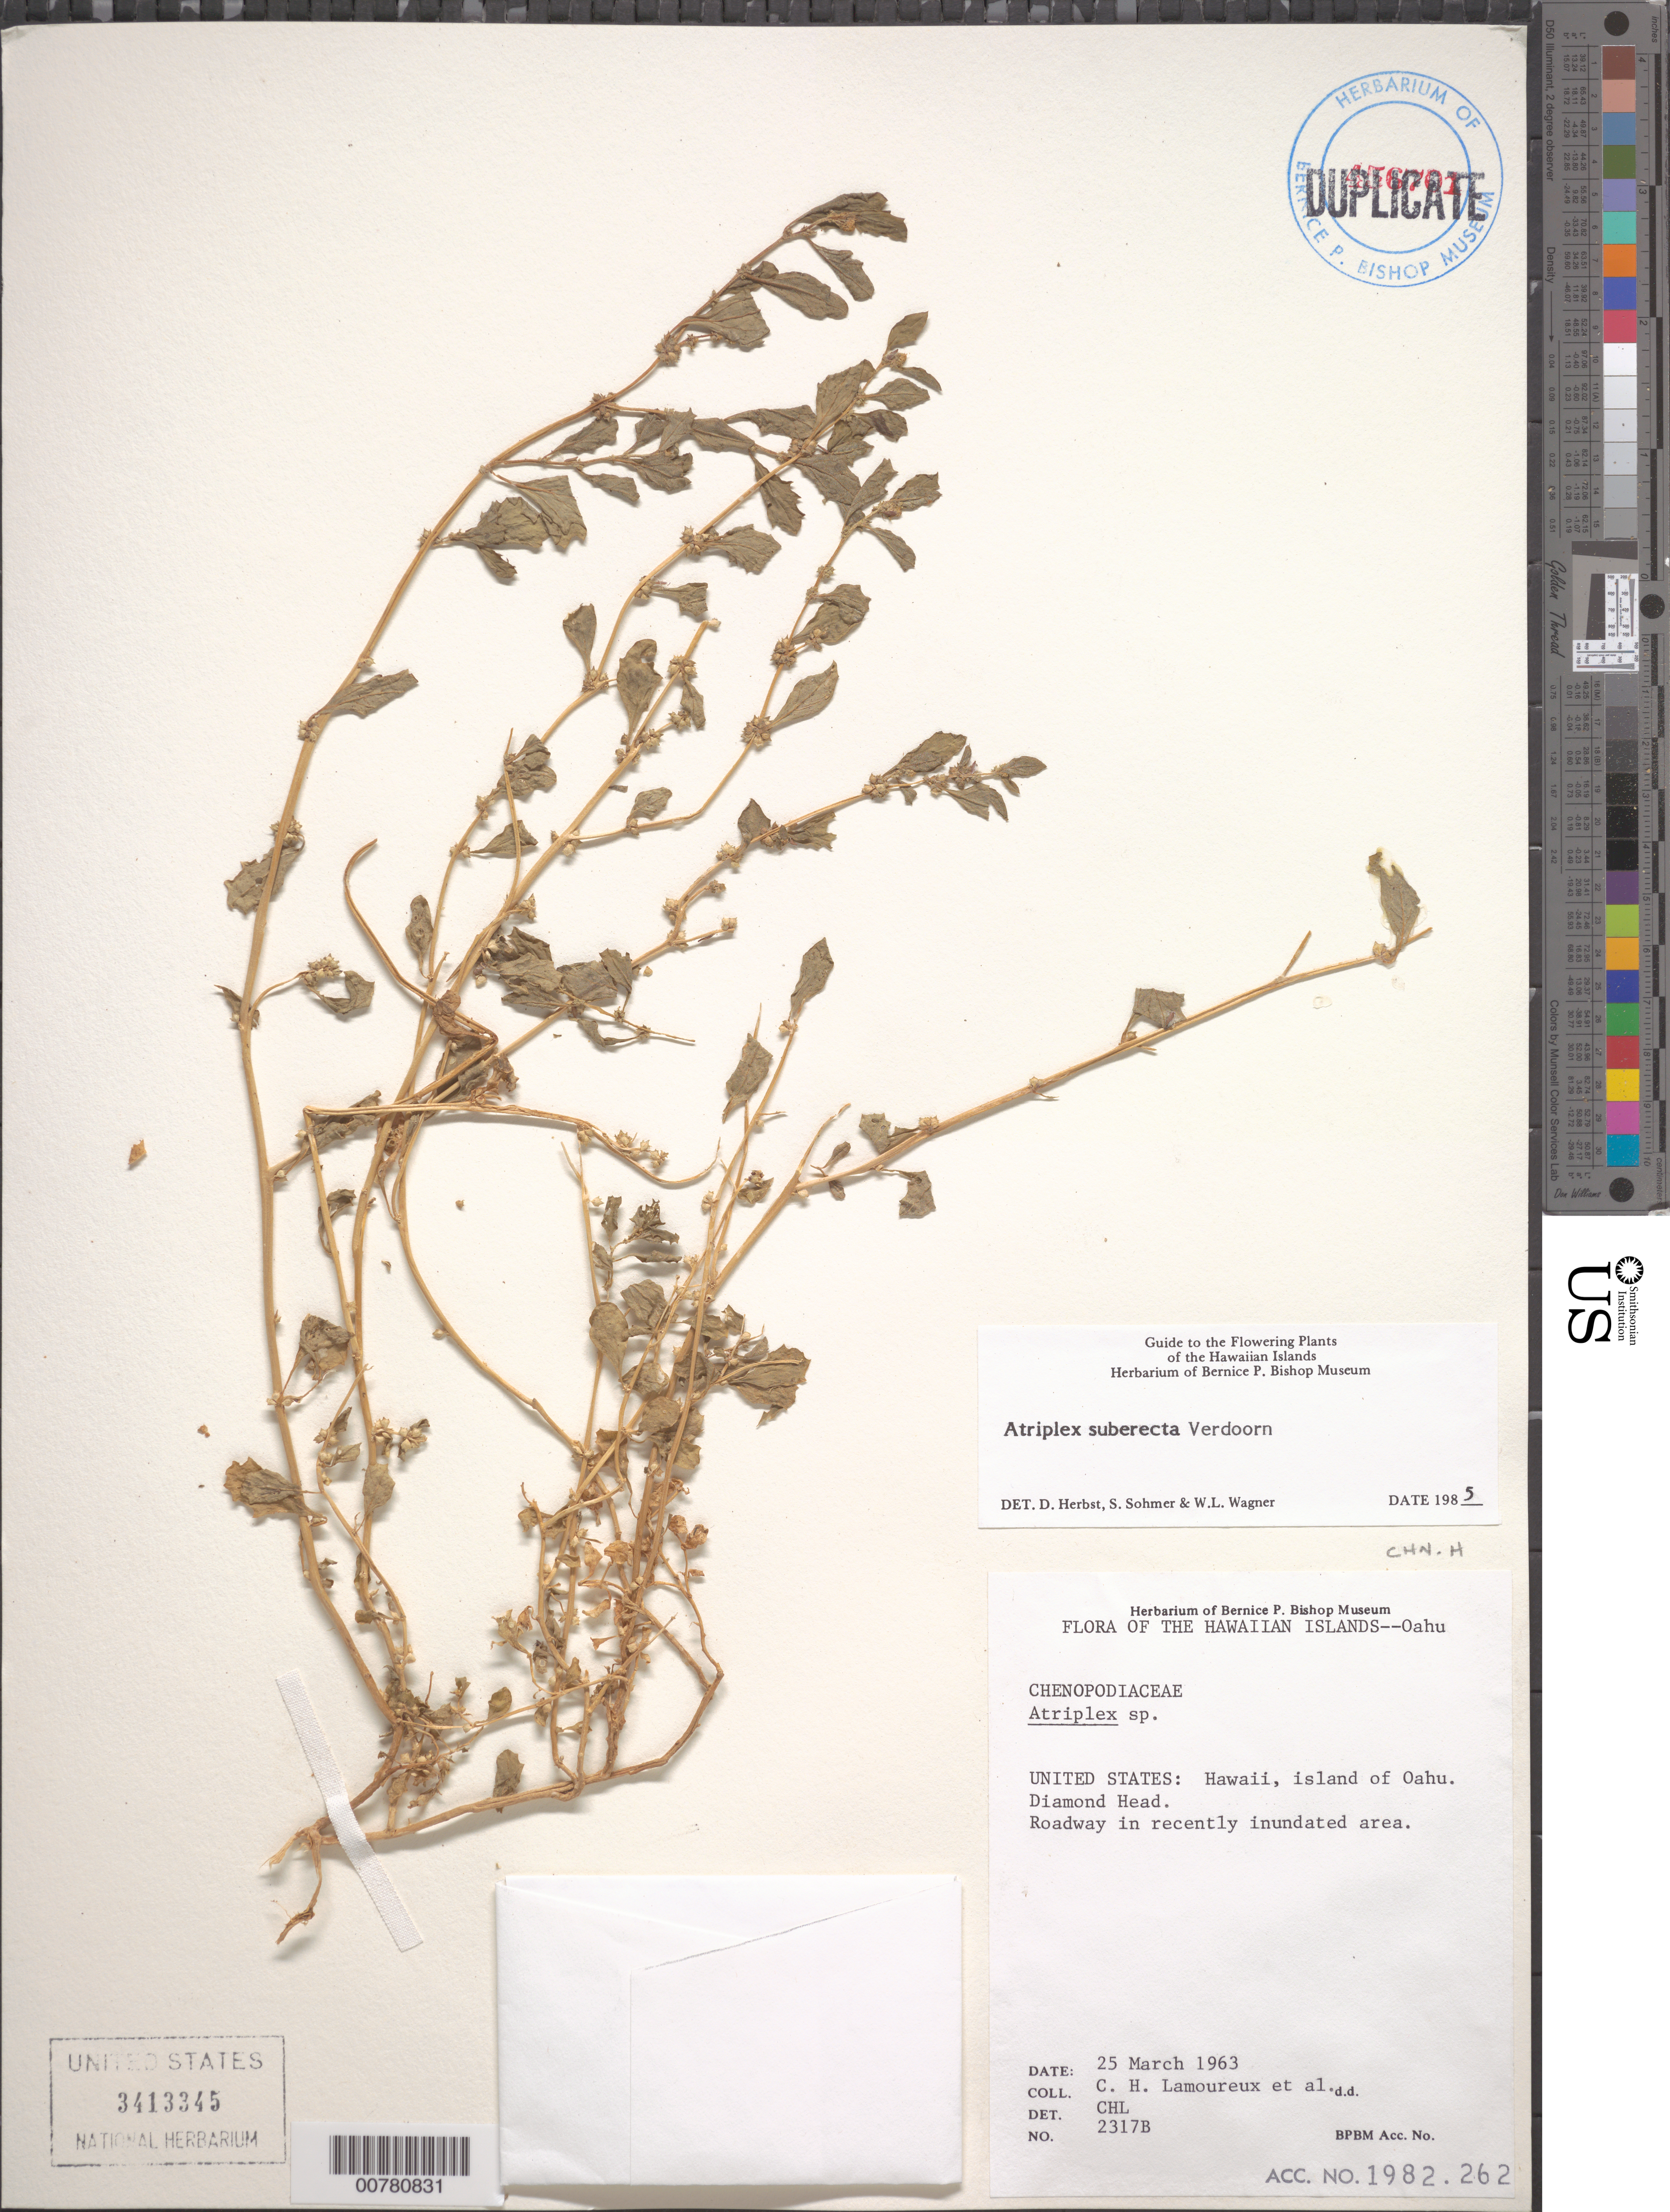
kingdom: Plantae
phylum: Tracheophyta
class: Magnoliopsida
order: Caryophyllales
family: Amaranthaceae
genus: Atriplex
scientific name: Atriplex suberecta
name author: Verd.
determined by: Herbst, D. R.; Sohmer, S. H.; Wagner, W. L.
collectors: C. H. Lamoureux & et al.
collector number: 2317B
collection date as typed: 25 Mar 1963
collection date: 1963-03-25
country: United States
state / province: Hawaii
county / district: Honolulu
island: Oahu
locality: Diamond Head, Roadway in recently inundated area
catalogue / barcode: US 3413345